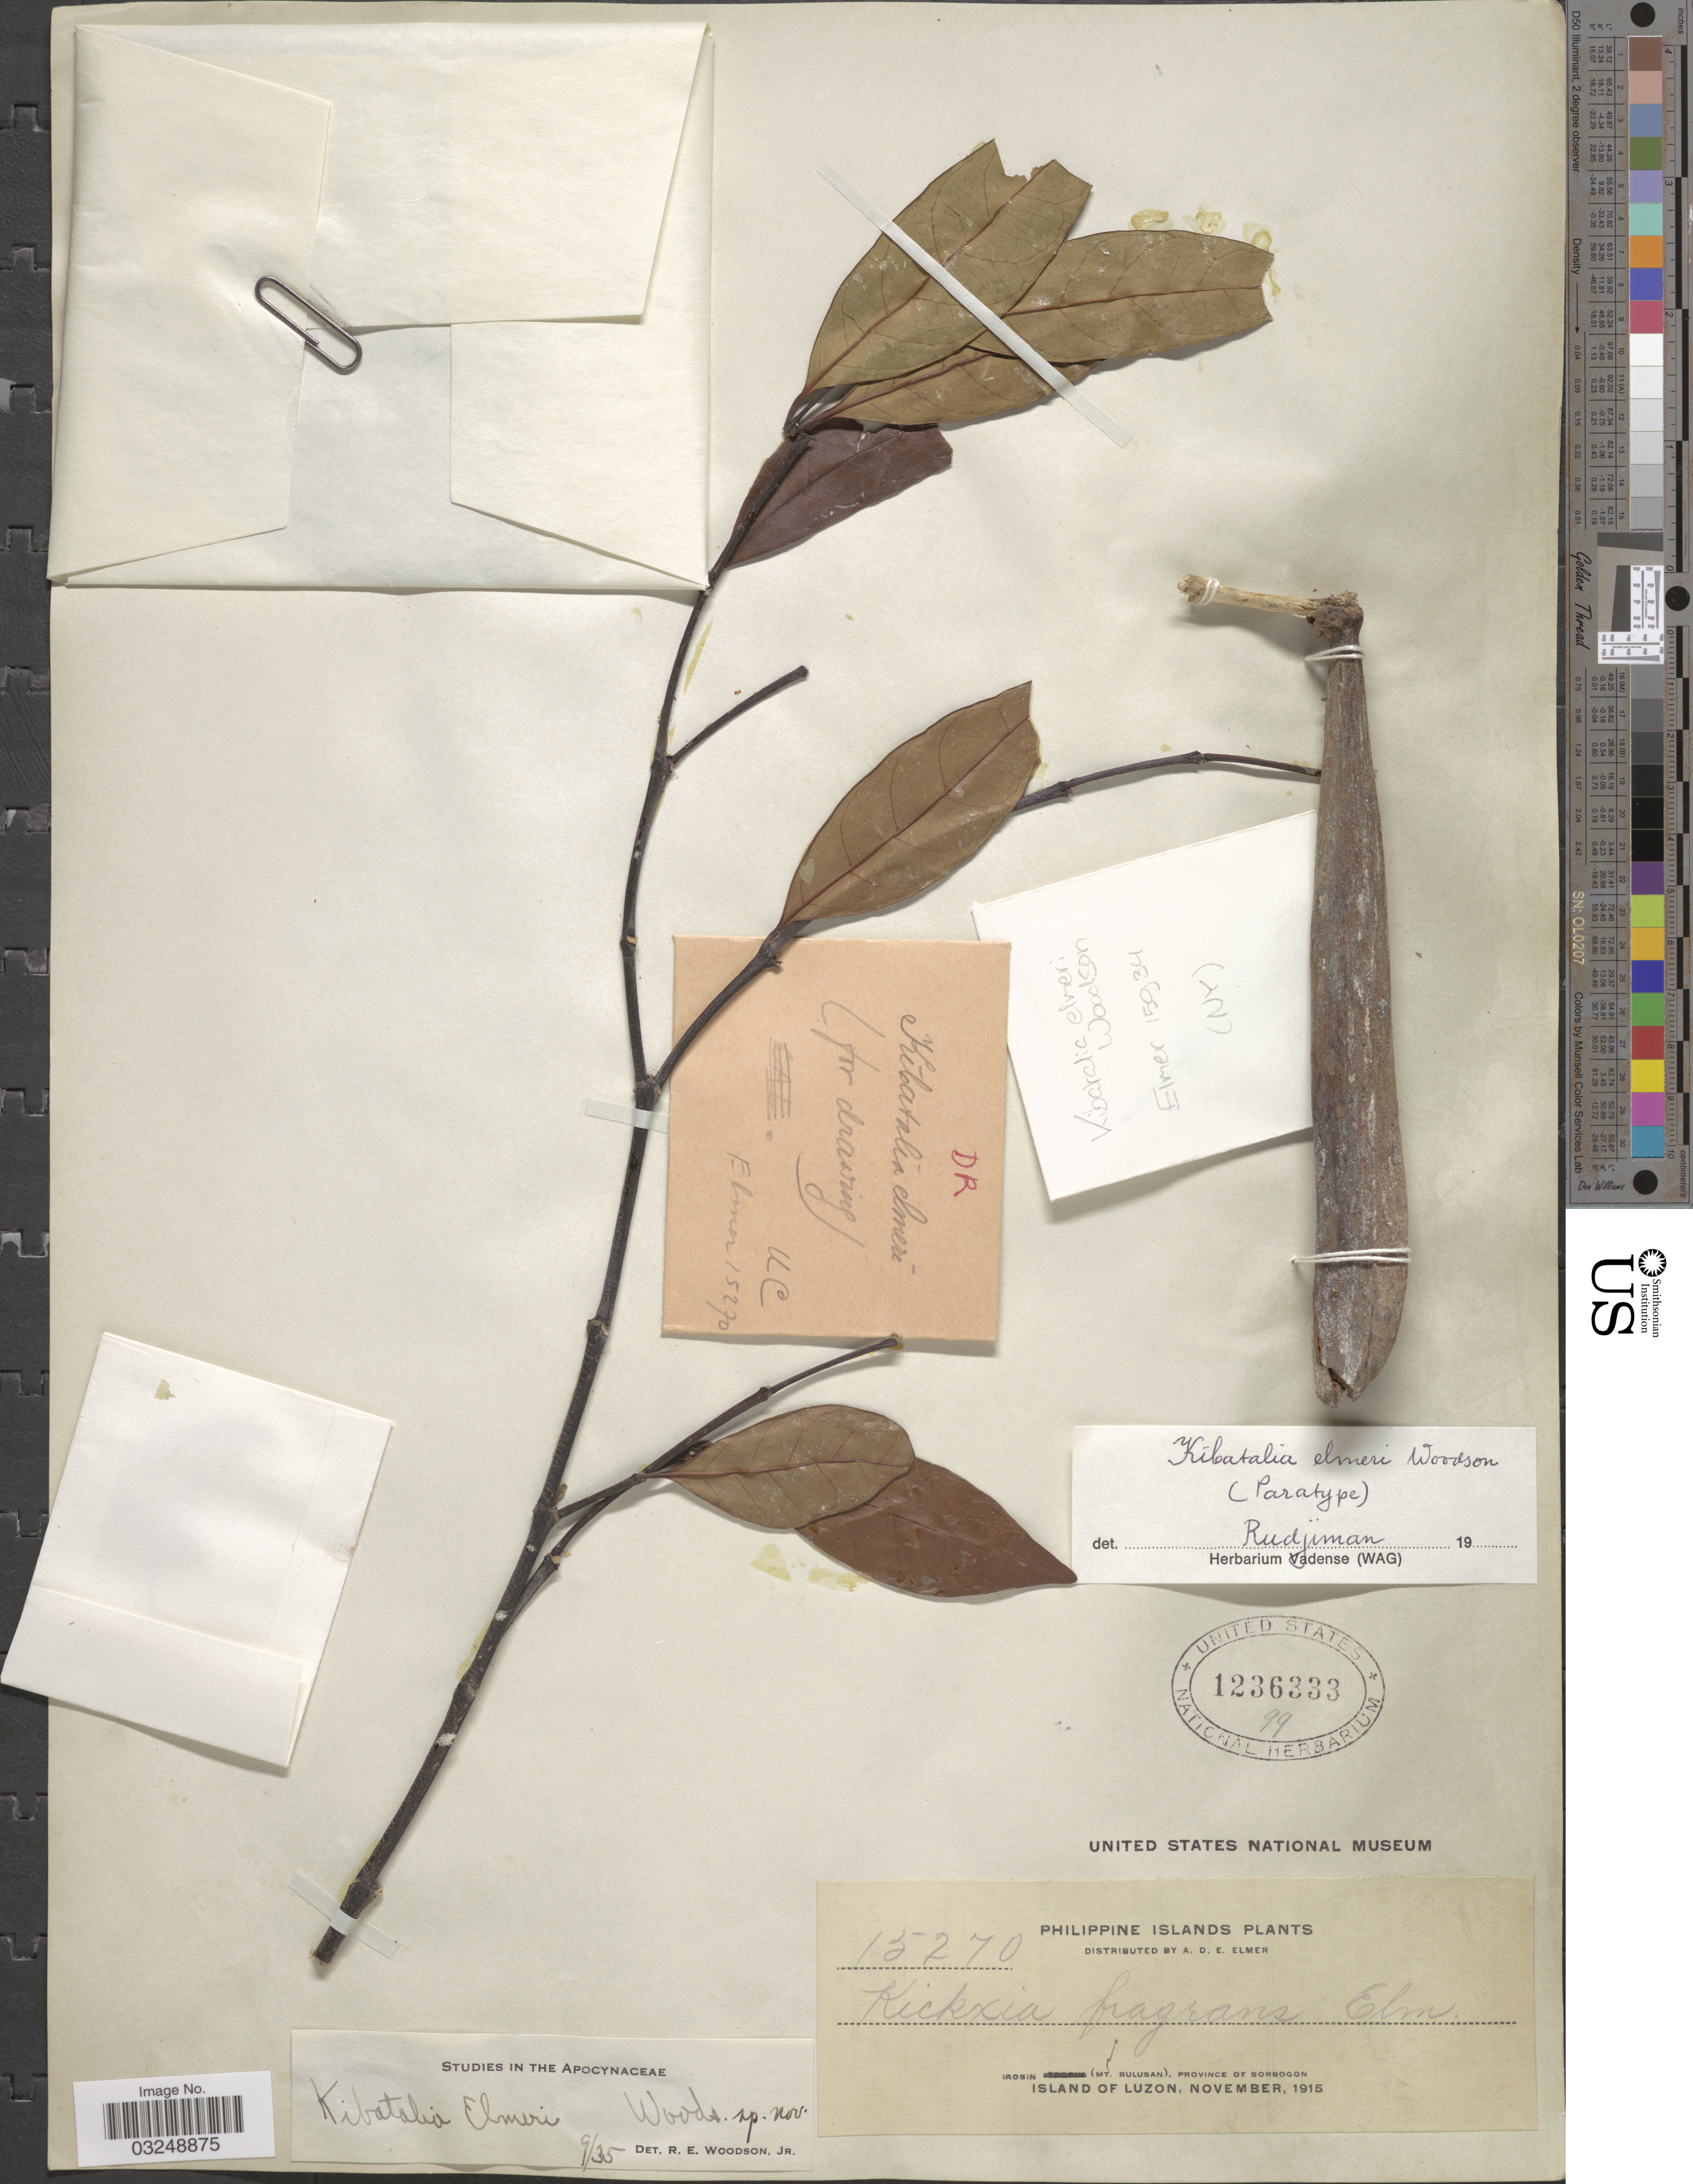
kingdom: Plantae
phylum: Tracheophyta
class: Magnoliopsida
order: Gentianales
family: Apocynaceae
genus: Kibatalia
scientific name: Kibatalia elmeri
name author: Woodson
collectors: A. D. E. Elmer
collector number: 15270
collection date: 1915-11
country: Philippines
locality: Philippine Islands. Irosin (Mt. Bulusan), Province of Sorsogon. Island of Luzon.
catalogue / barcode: US 1236333